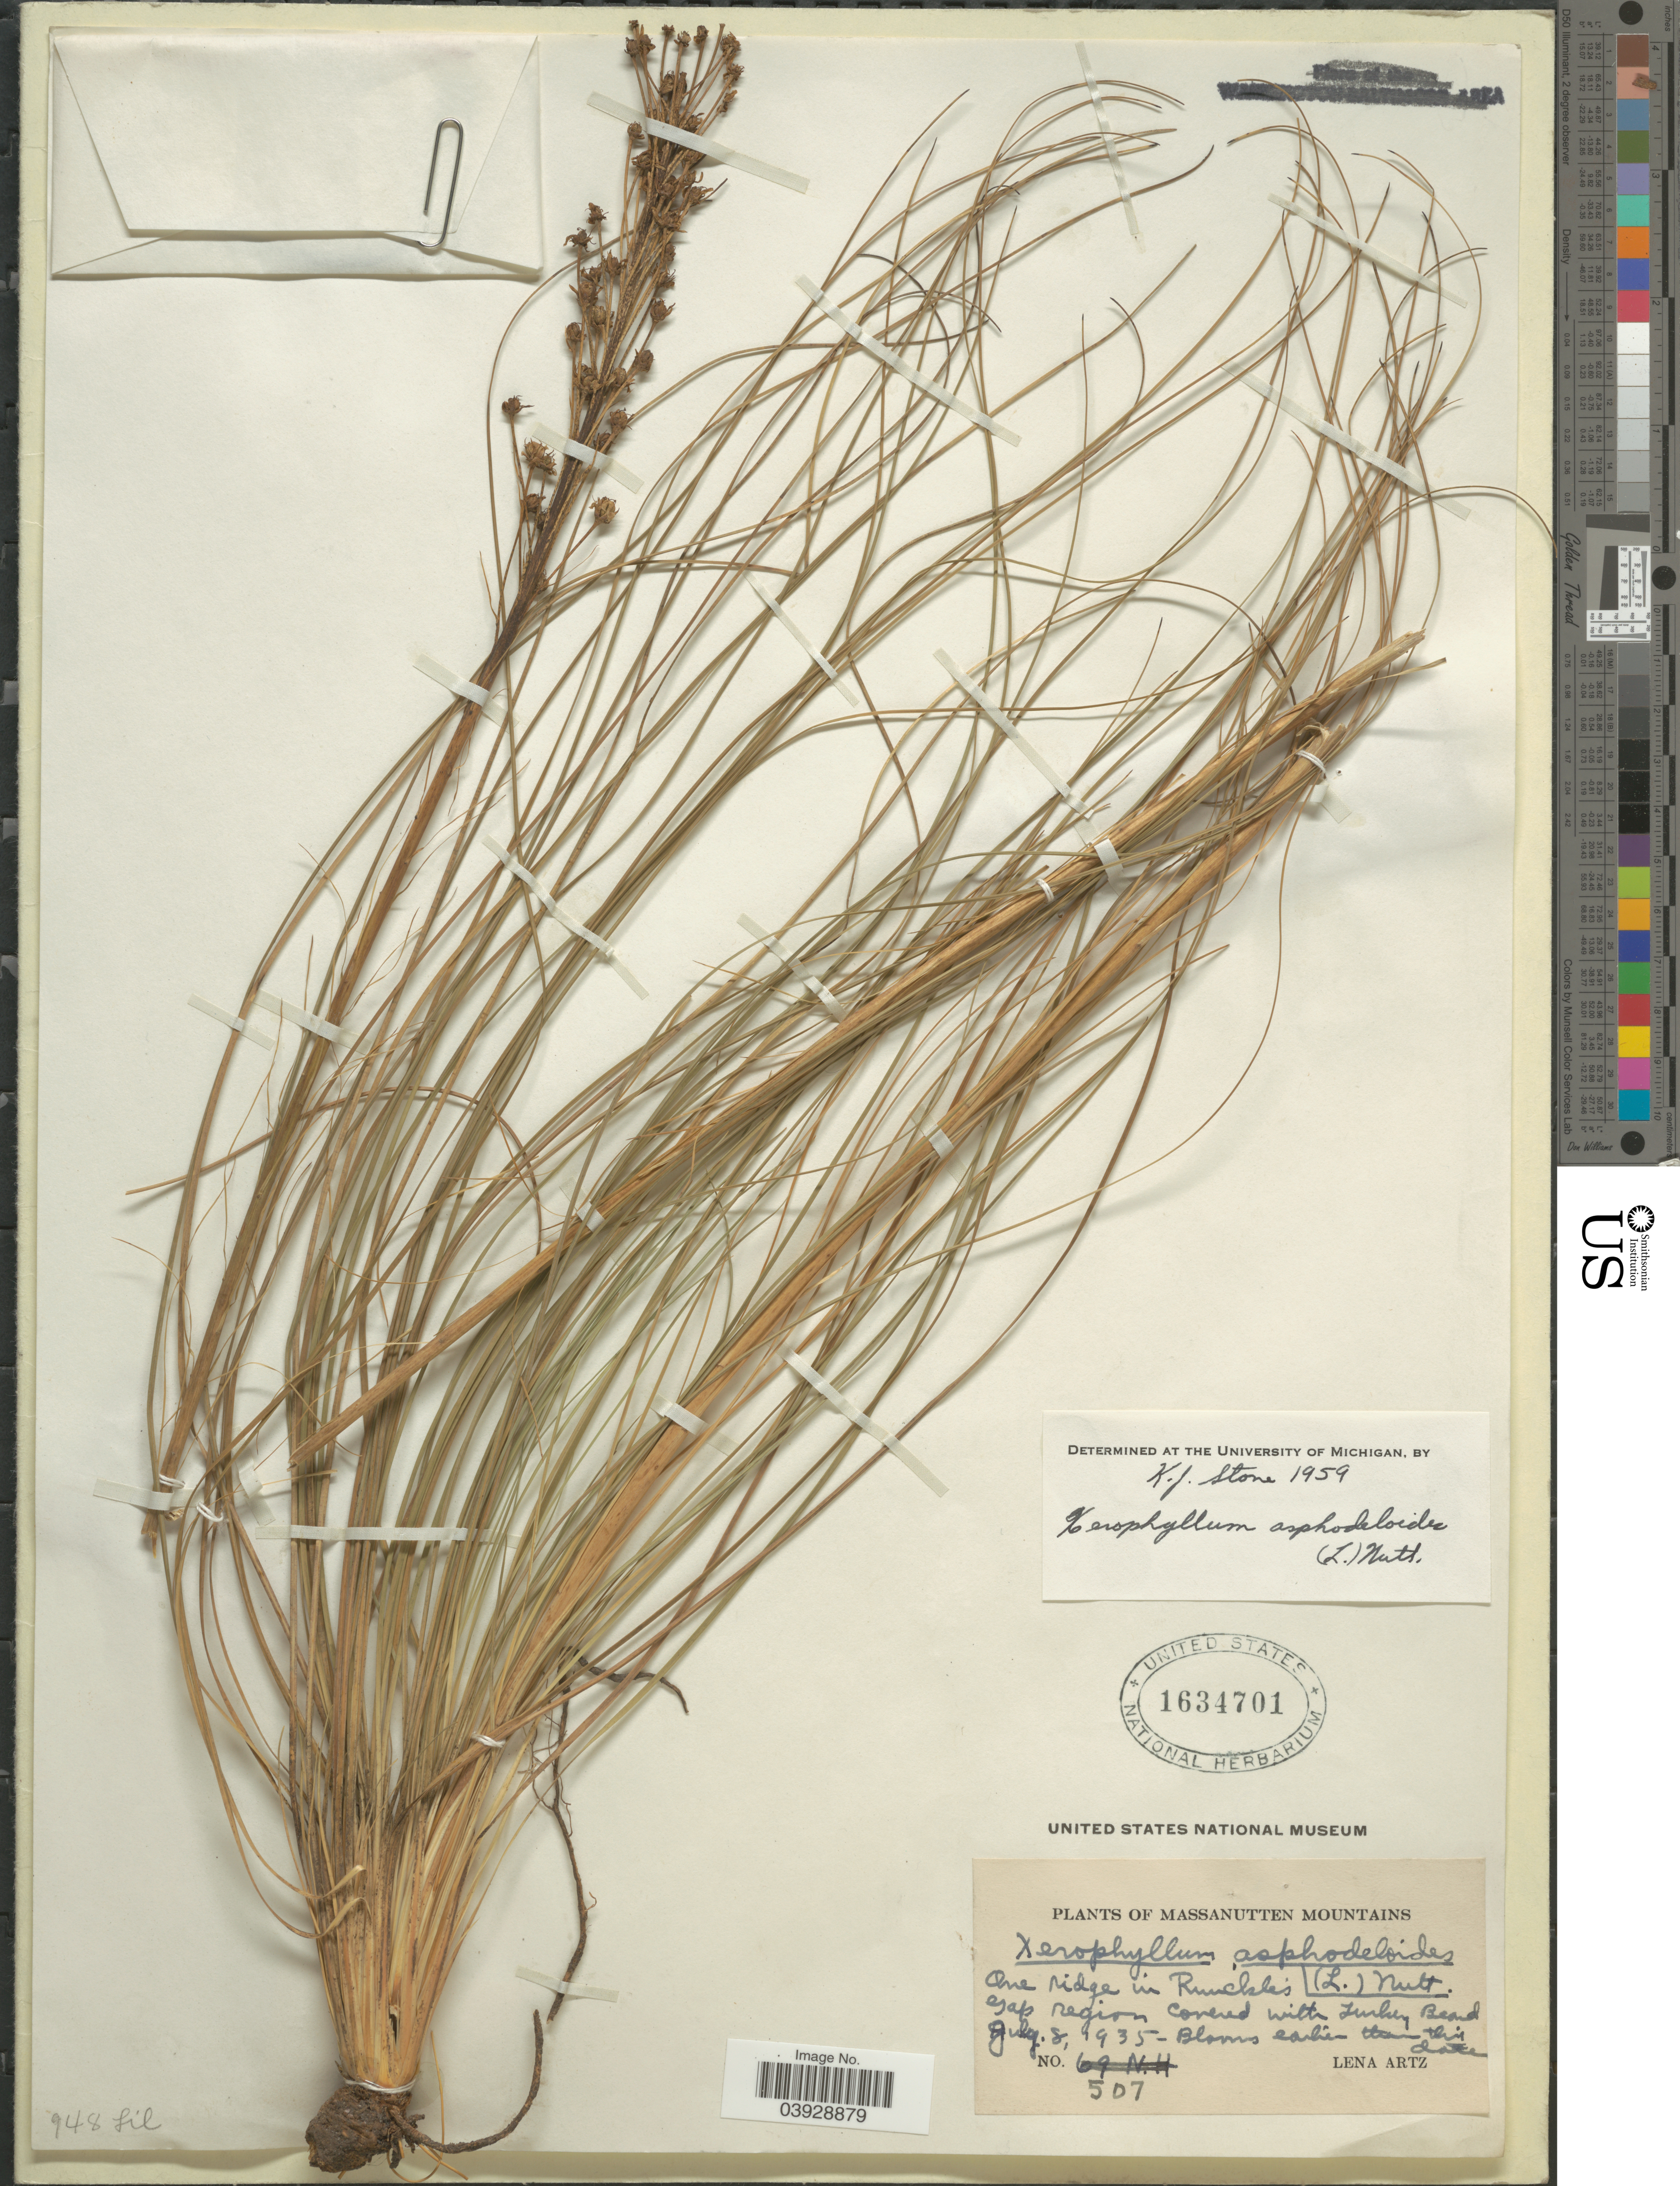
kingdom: Plantae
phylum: Tracheophyta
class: Liliopsida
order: Liliales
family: Melanthiaceae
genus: Xerophyllum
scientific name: Xerophyllum asphodeloides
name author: (L.) Nutt.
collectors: L. Artz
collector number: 507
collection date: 1935-07-08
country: United States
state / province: Virginia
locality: Massanutten Mountains. One ridge in Runkles Gap region Covered with Turkey Beard.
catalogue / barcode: US 1634701